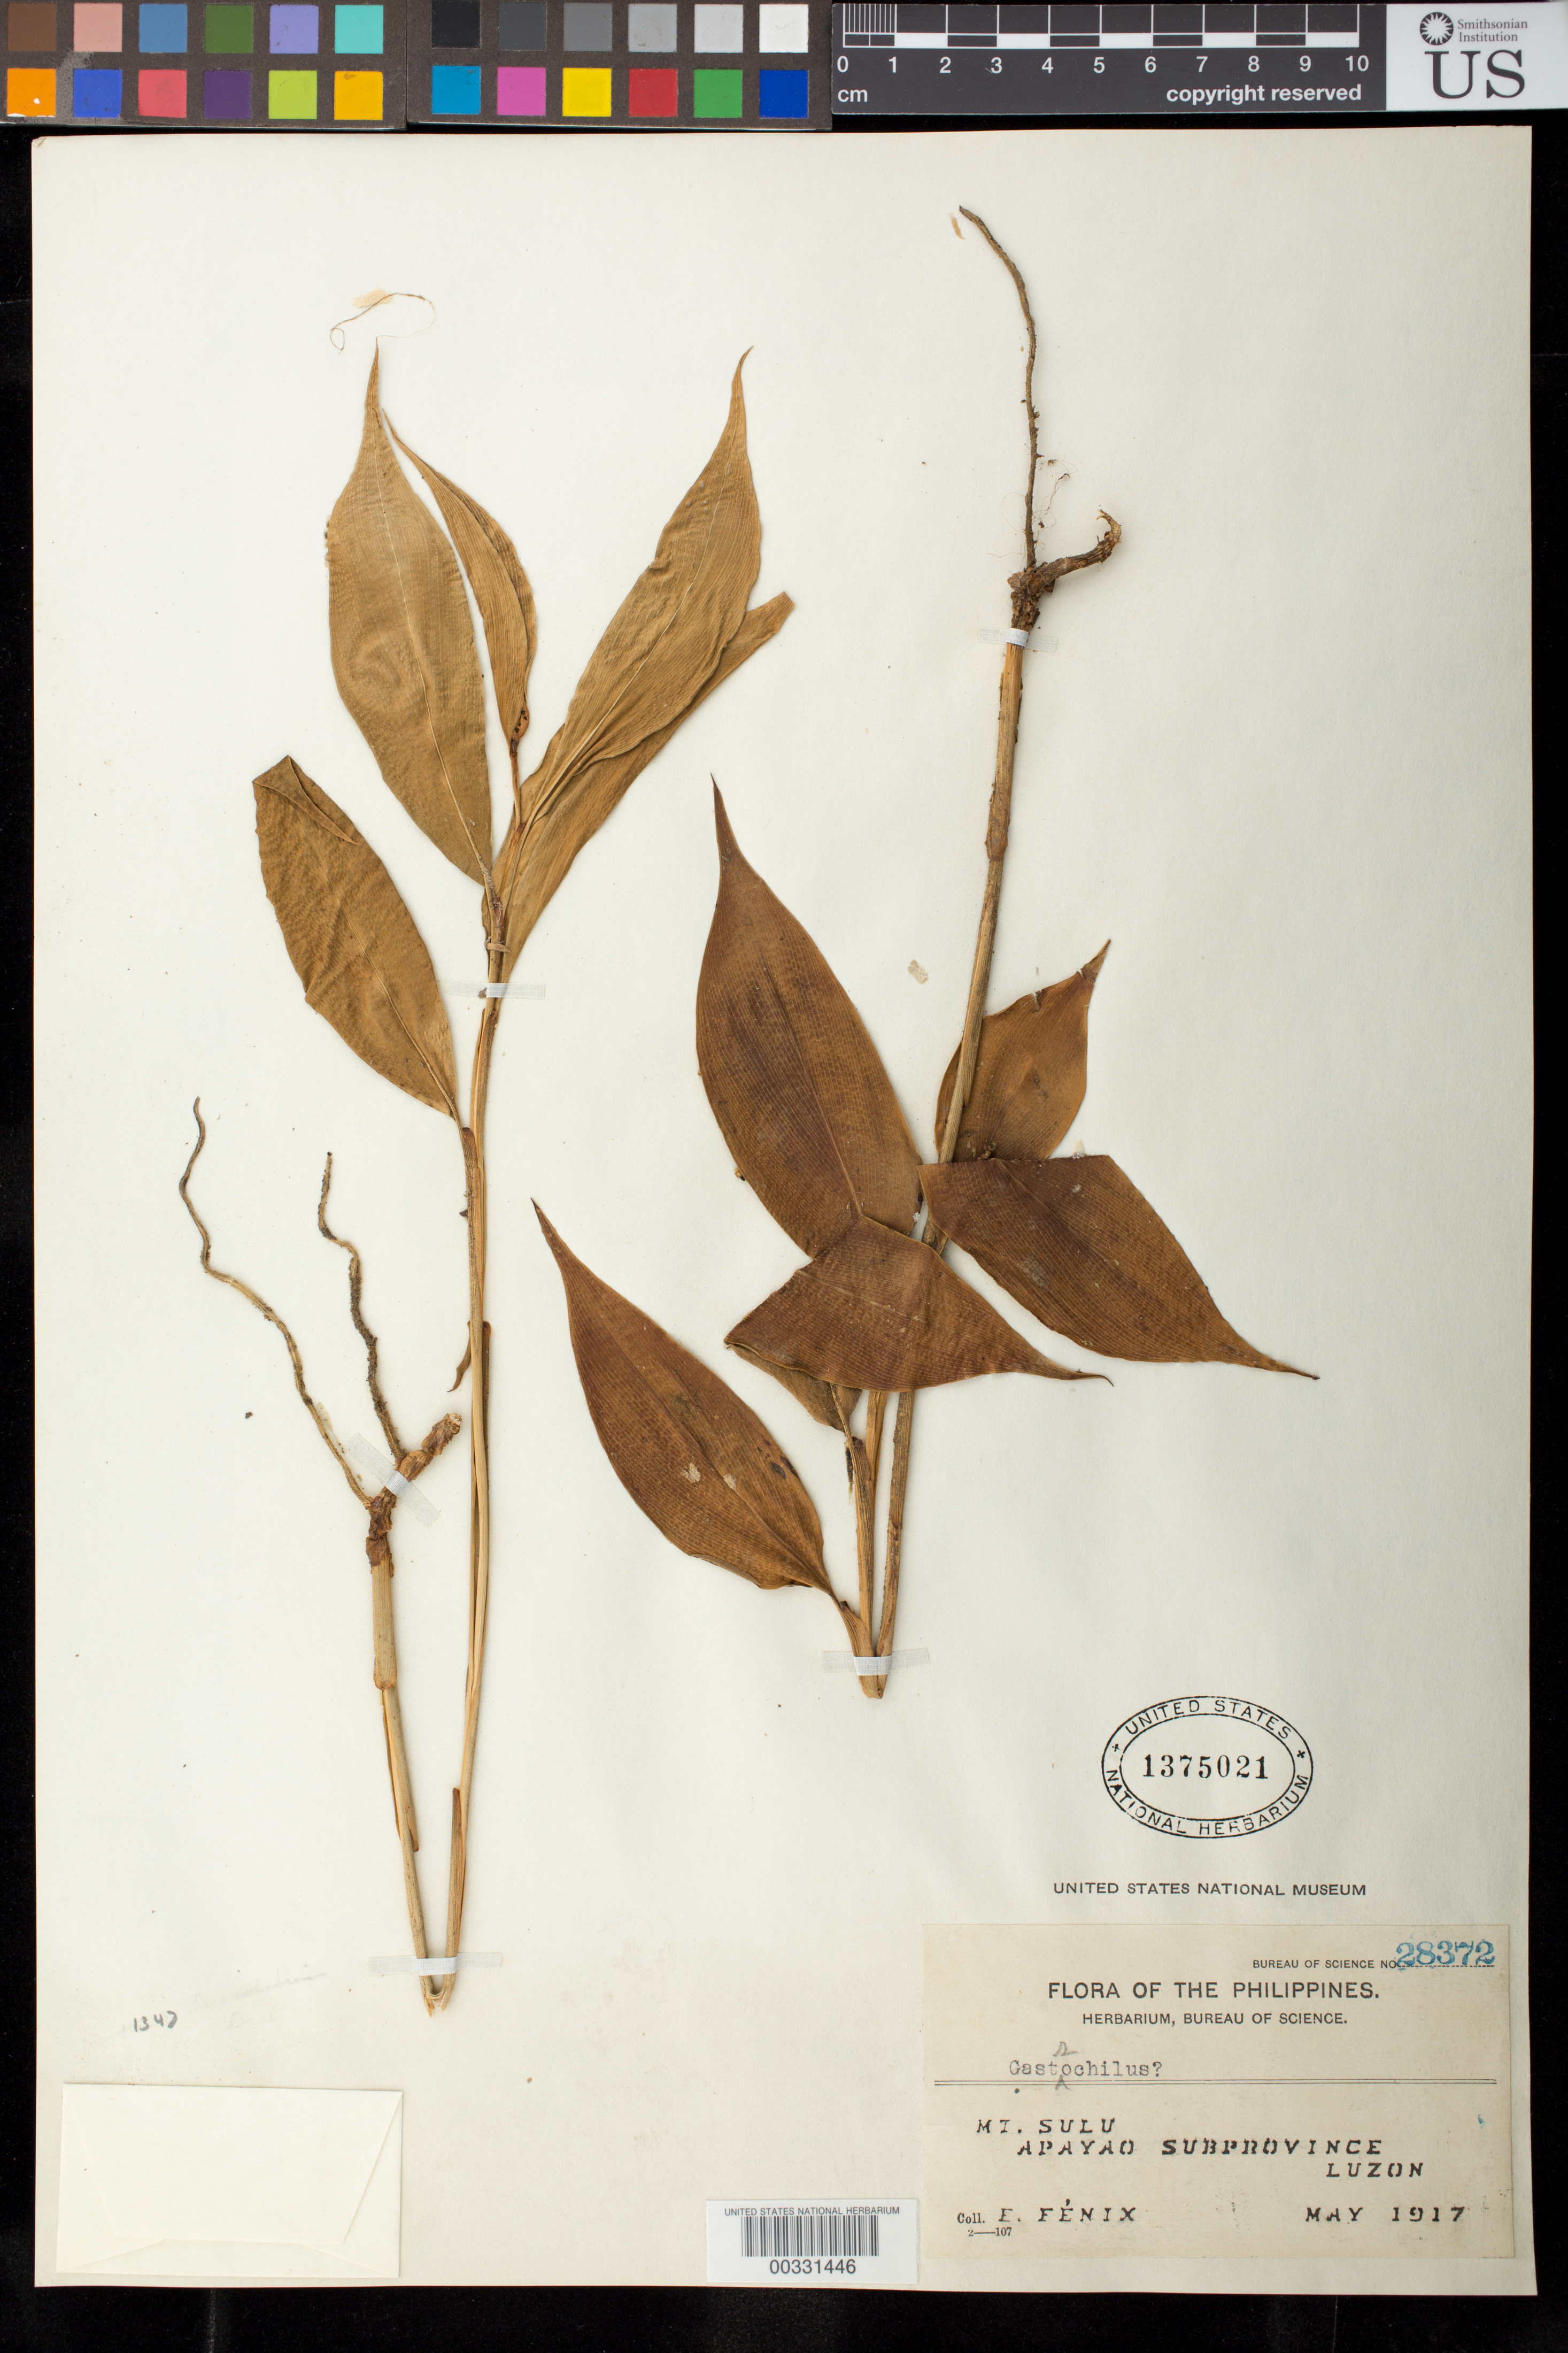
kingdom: Plantae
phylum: Tracheophyta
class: Liliopsida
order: Zingiberales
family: Zingiberaceae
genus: Alpinia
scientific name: Alpinia sp.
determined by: Docot, Rudolph Valentino A.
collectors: E. Fenix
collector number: Bur. Sci. 28372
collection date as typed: May 1917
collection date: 1917-05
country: Philippines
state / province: Cordillera (Administrative Region)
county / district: Apayao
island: Luzon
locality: Mt sulu, apayao subprov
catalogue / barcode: US 1375021